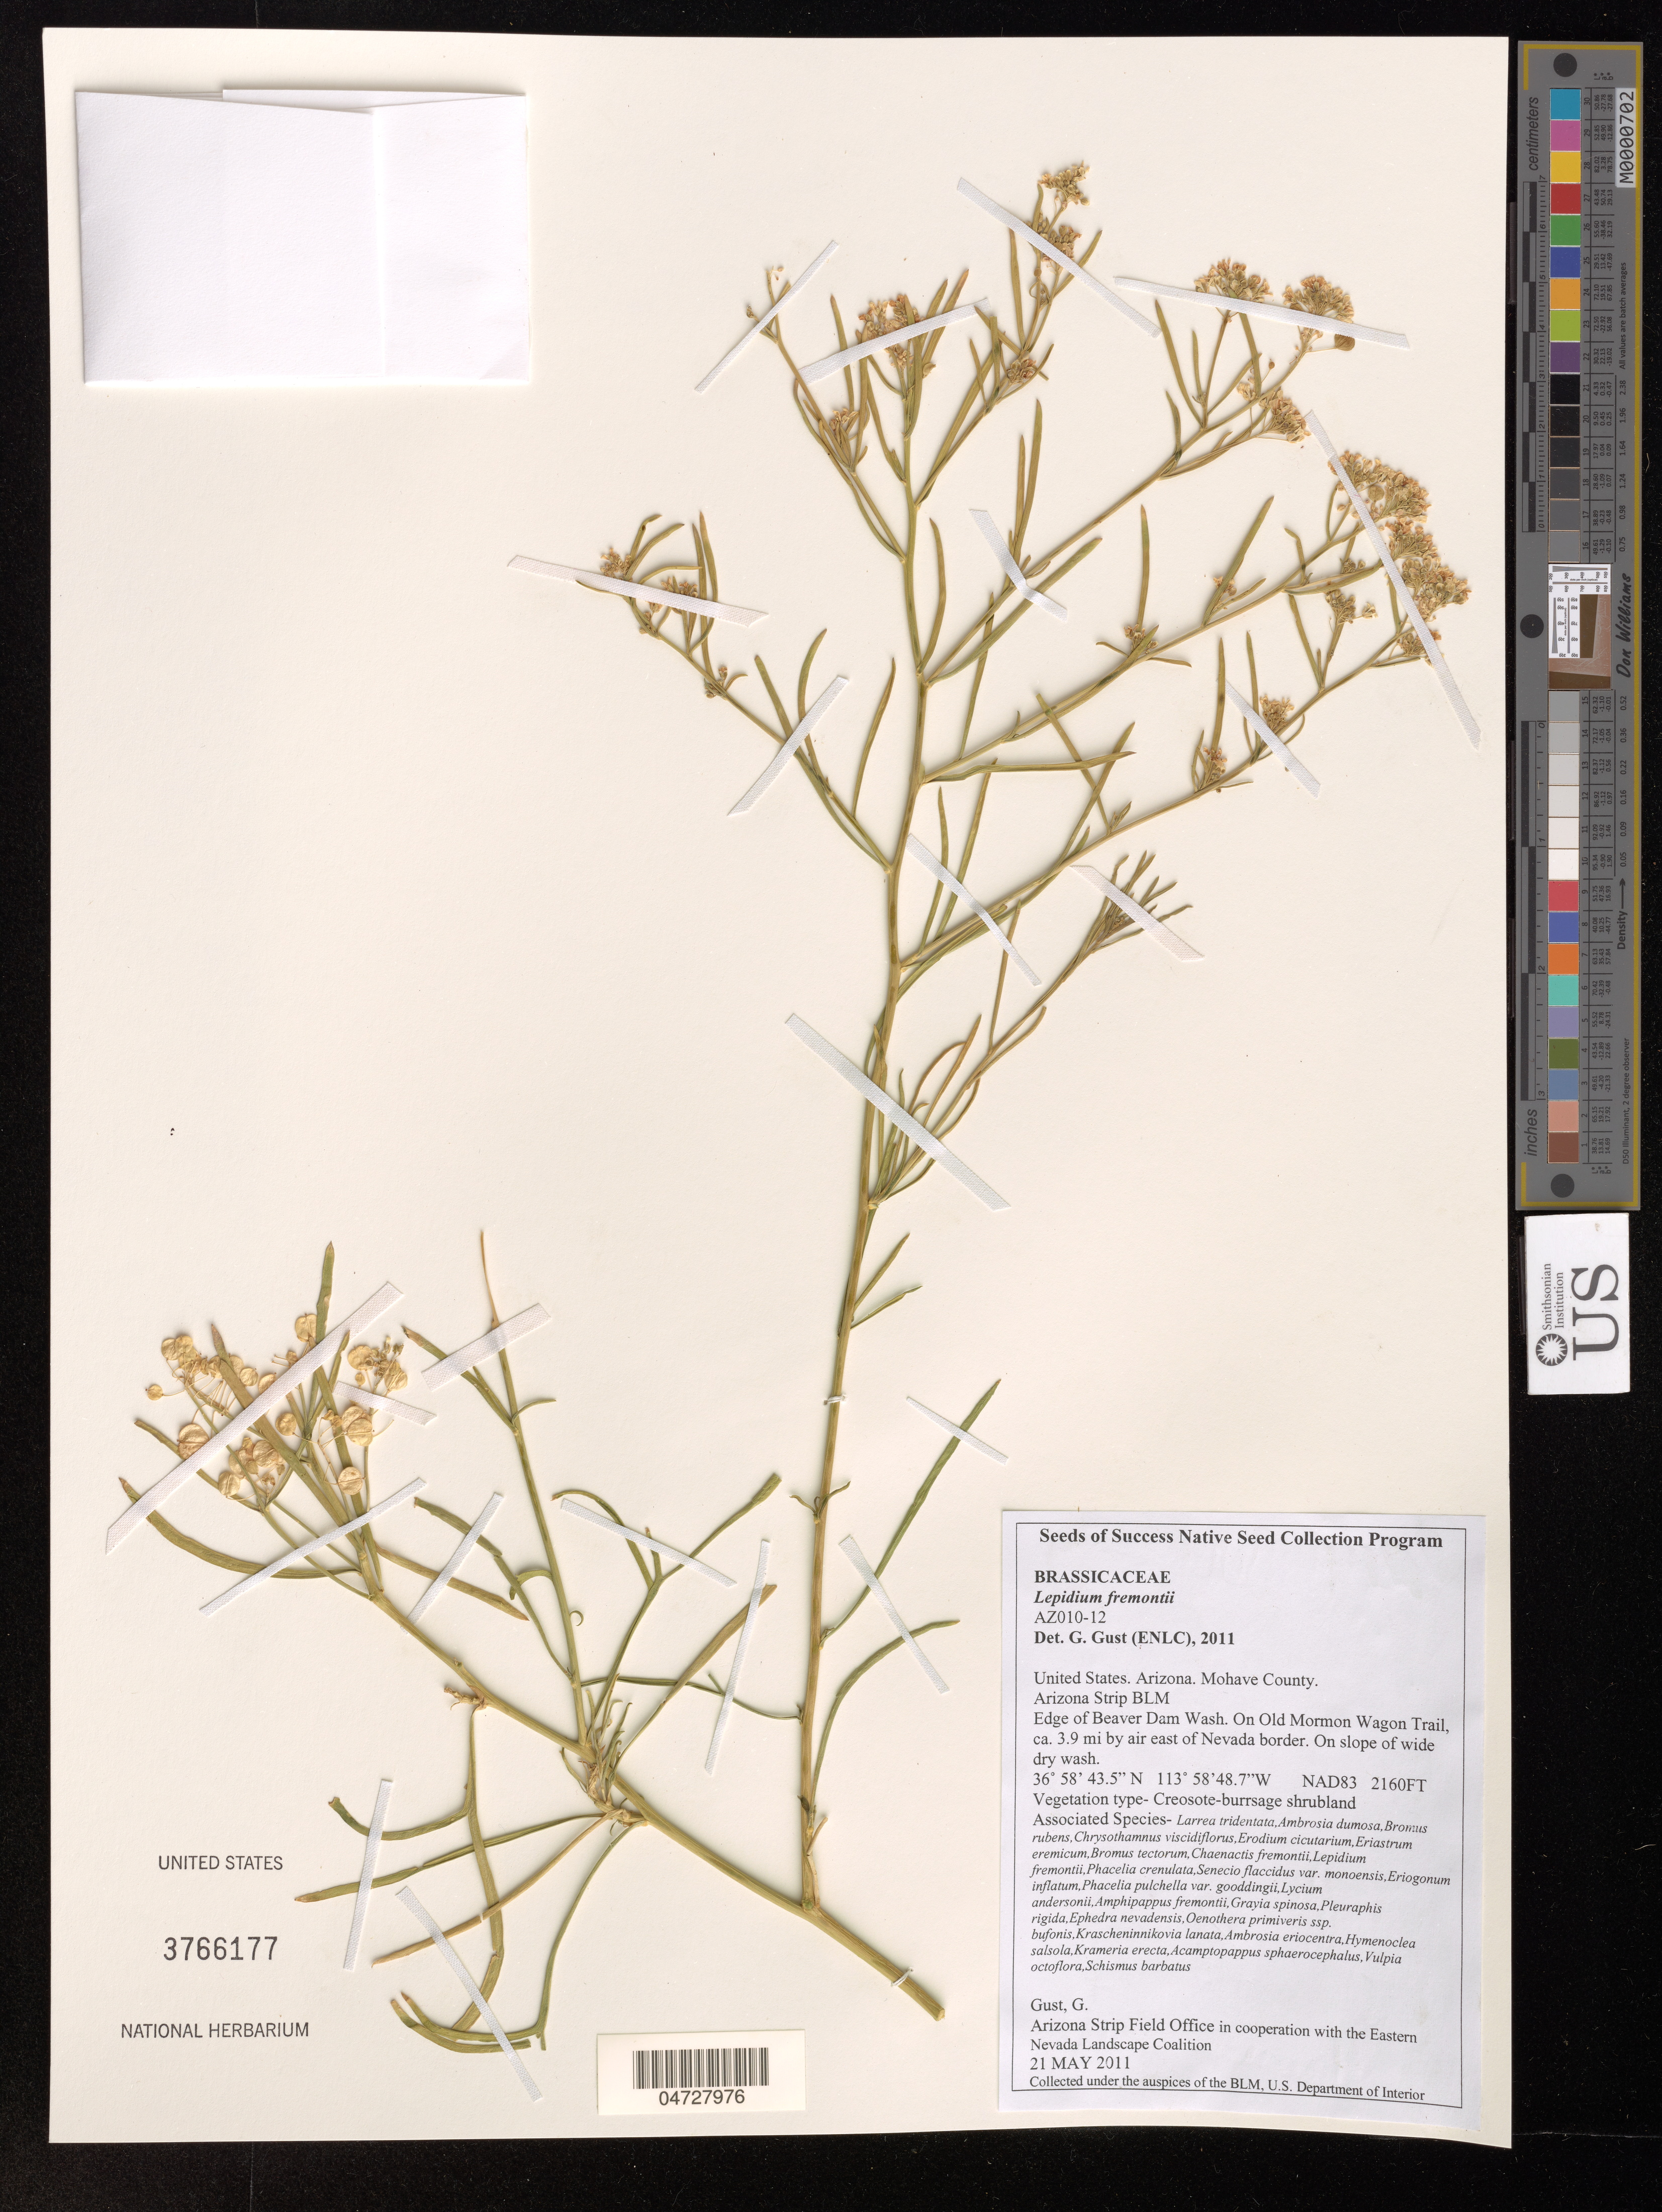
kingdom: Plantae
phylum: Tracheophyta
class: Magnoliopsida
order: Brassicales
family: Brassicaceae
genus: Lepidium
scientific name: Lepidium fremontii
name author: S. Watson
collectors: G. Gust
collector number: AZ010-12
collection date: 2011-05-21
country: United States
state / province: Arizona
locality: Mohave County. Arizona Strip BLM. Edge of Beaver Dam Wash. On Old Mormon Wagon Trail, ca 3.9 mi by air east of Nevada border.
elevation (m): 658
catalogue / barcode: US 3766177